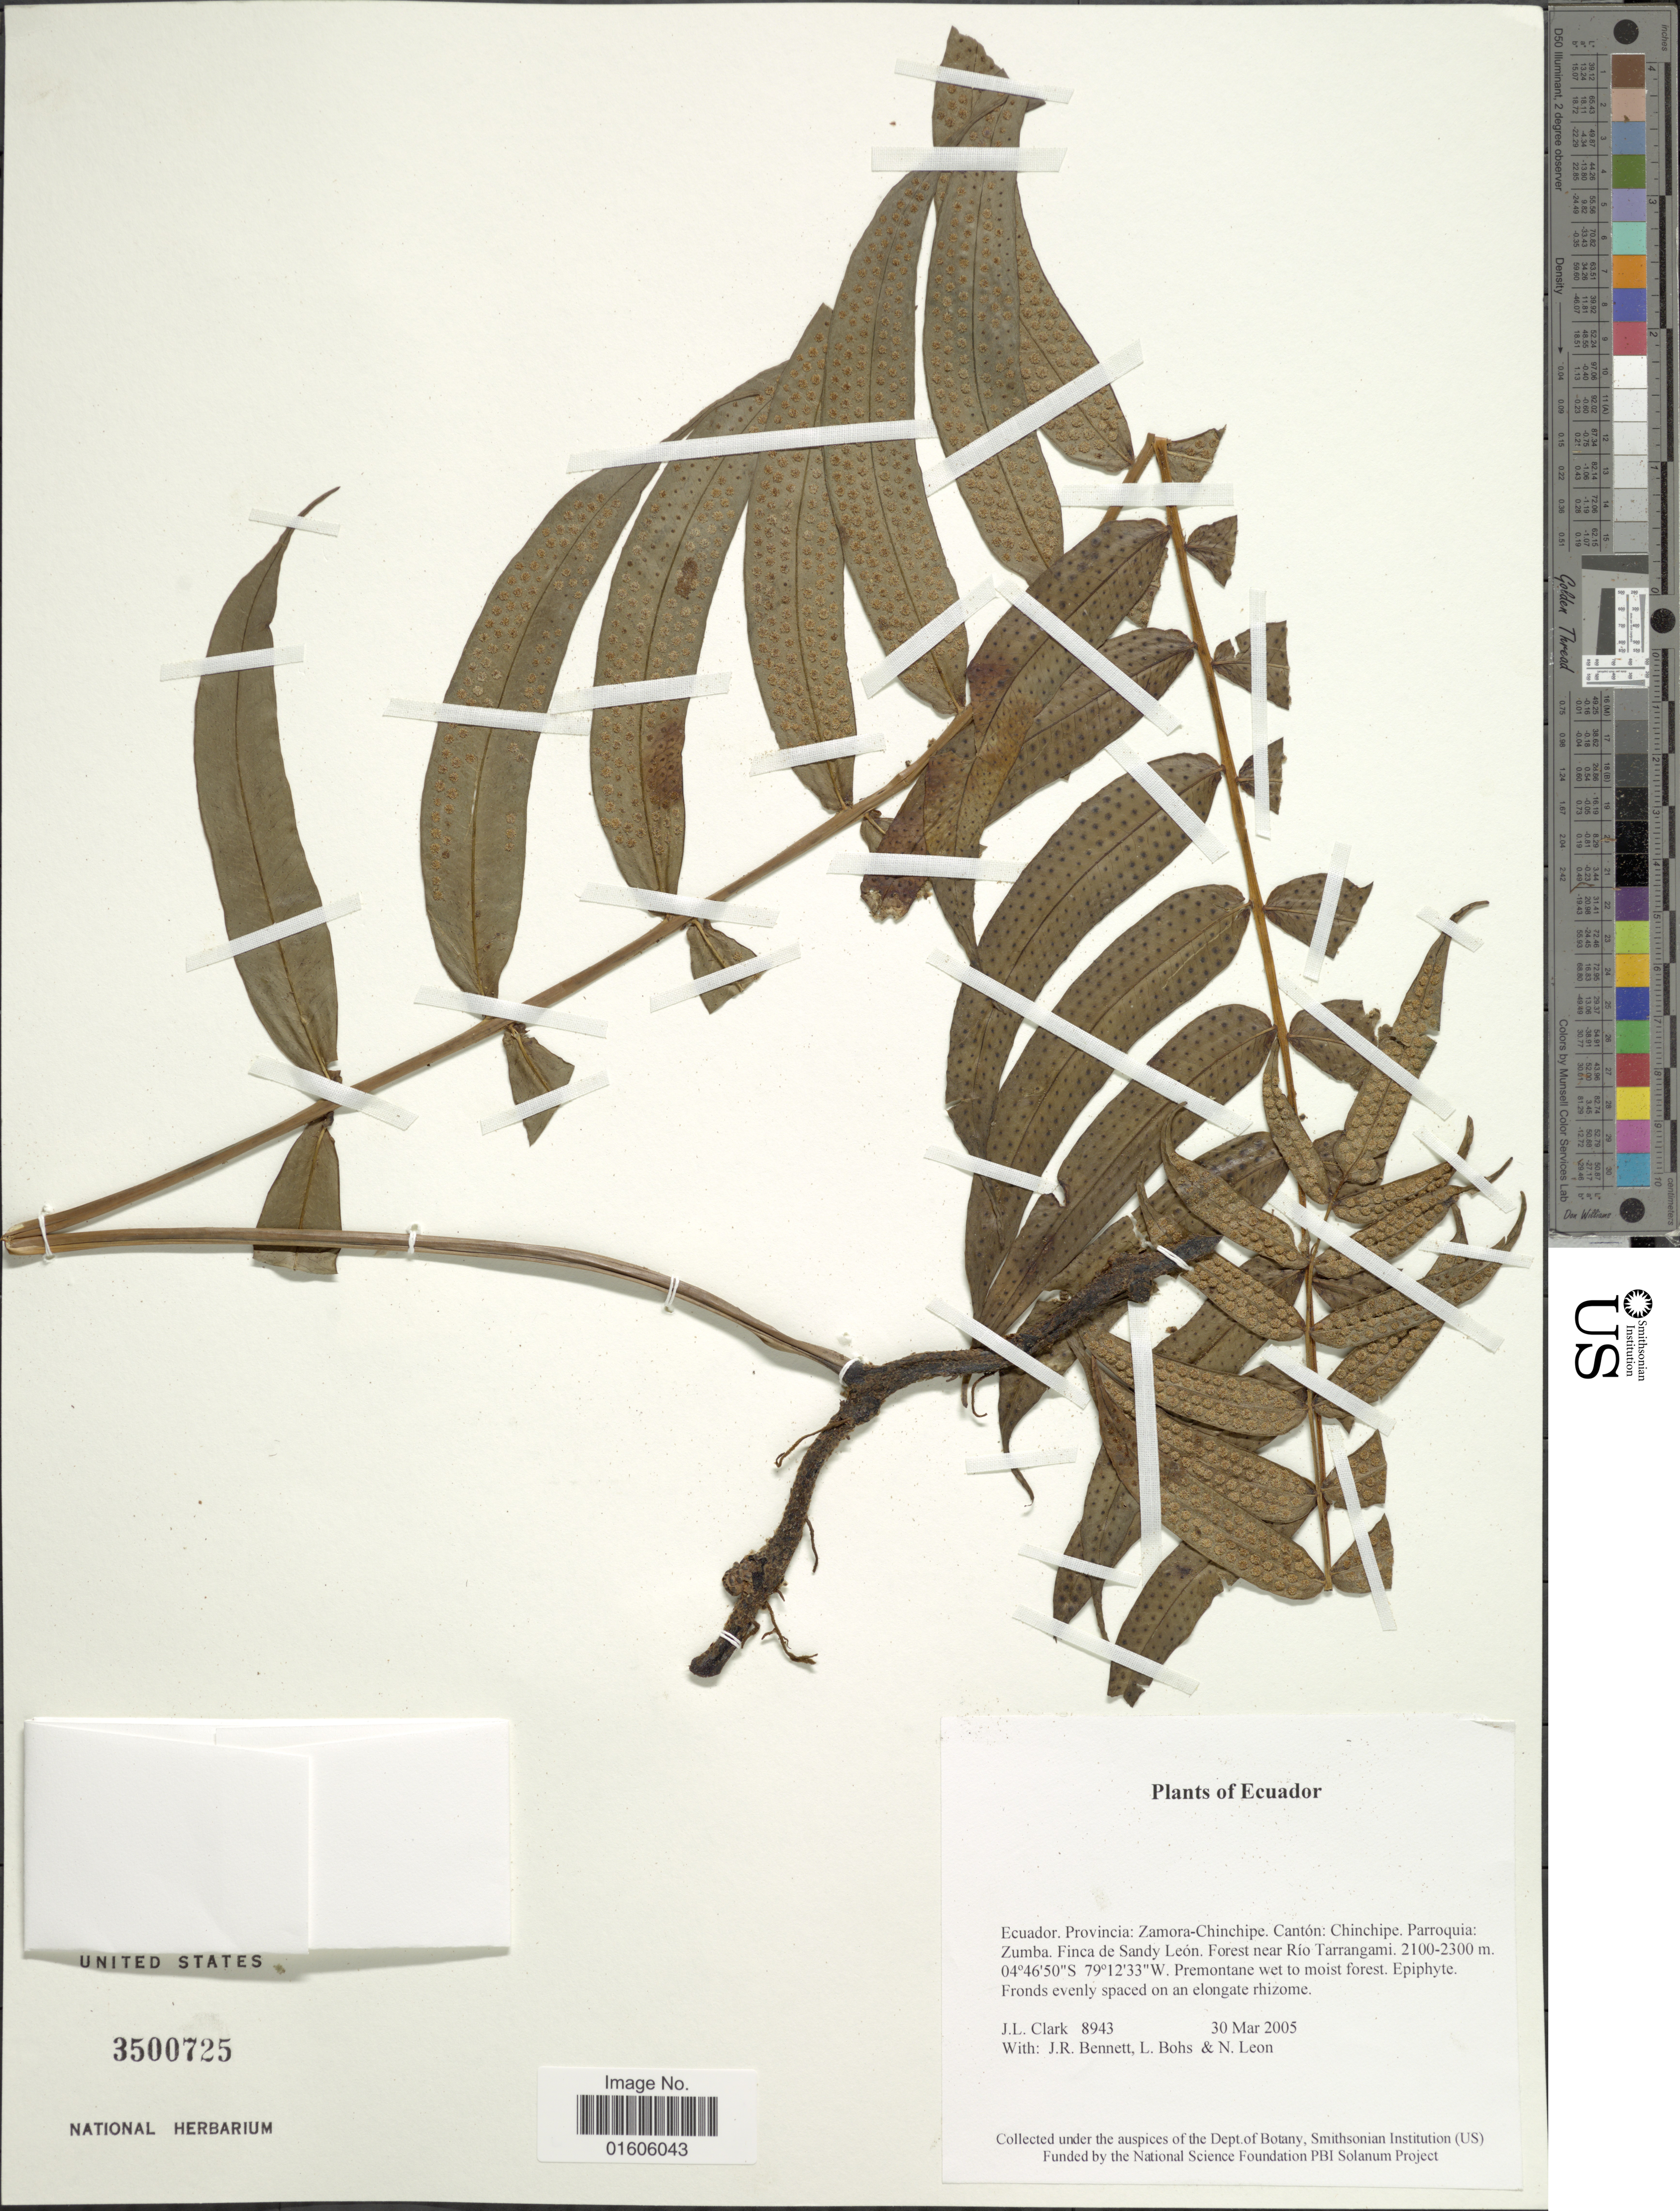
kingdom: Plantae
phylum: Tracheophyta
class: Polypodiopsida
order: Polypodiales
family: Polypodiaceae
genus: Serpocaulon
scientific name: Serpocaulon caceresii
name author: A.R. Sm.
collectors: J. L. Clark, J. R. Bennett, L. A. Bohs & N. Leon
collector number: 8943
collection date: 2005-03-30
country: Ecuador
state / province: Zamora-Chinchipe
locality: Cantón: Chinchipe. Parroquia: Zumba. Finca de Sandy León. Forest near Rio Tarrangami.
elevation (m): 2100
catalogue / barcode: US 3500725